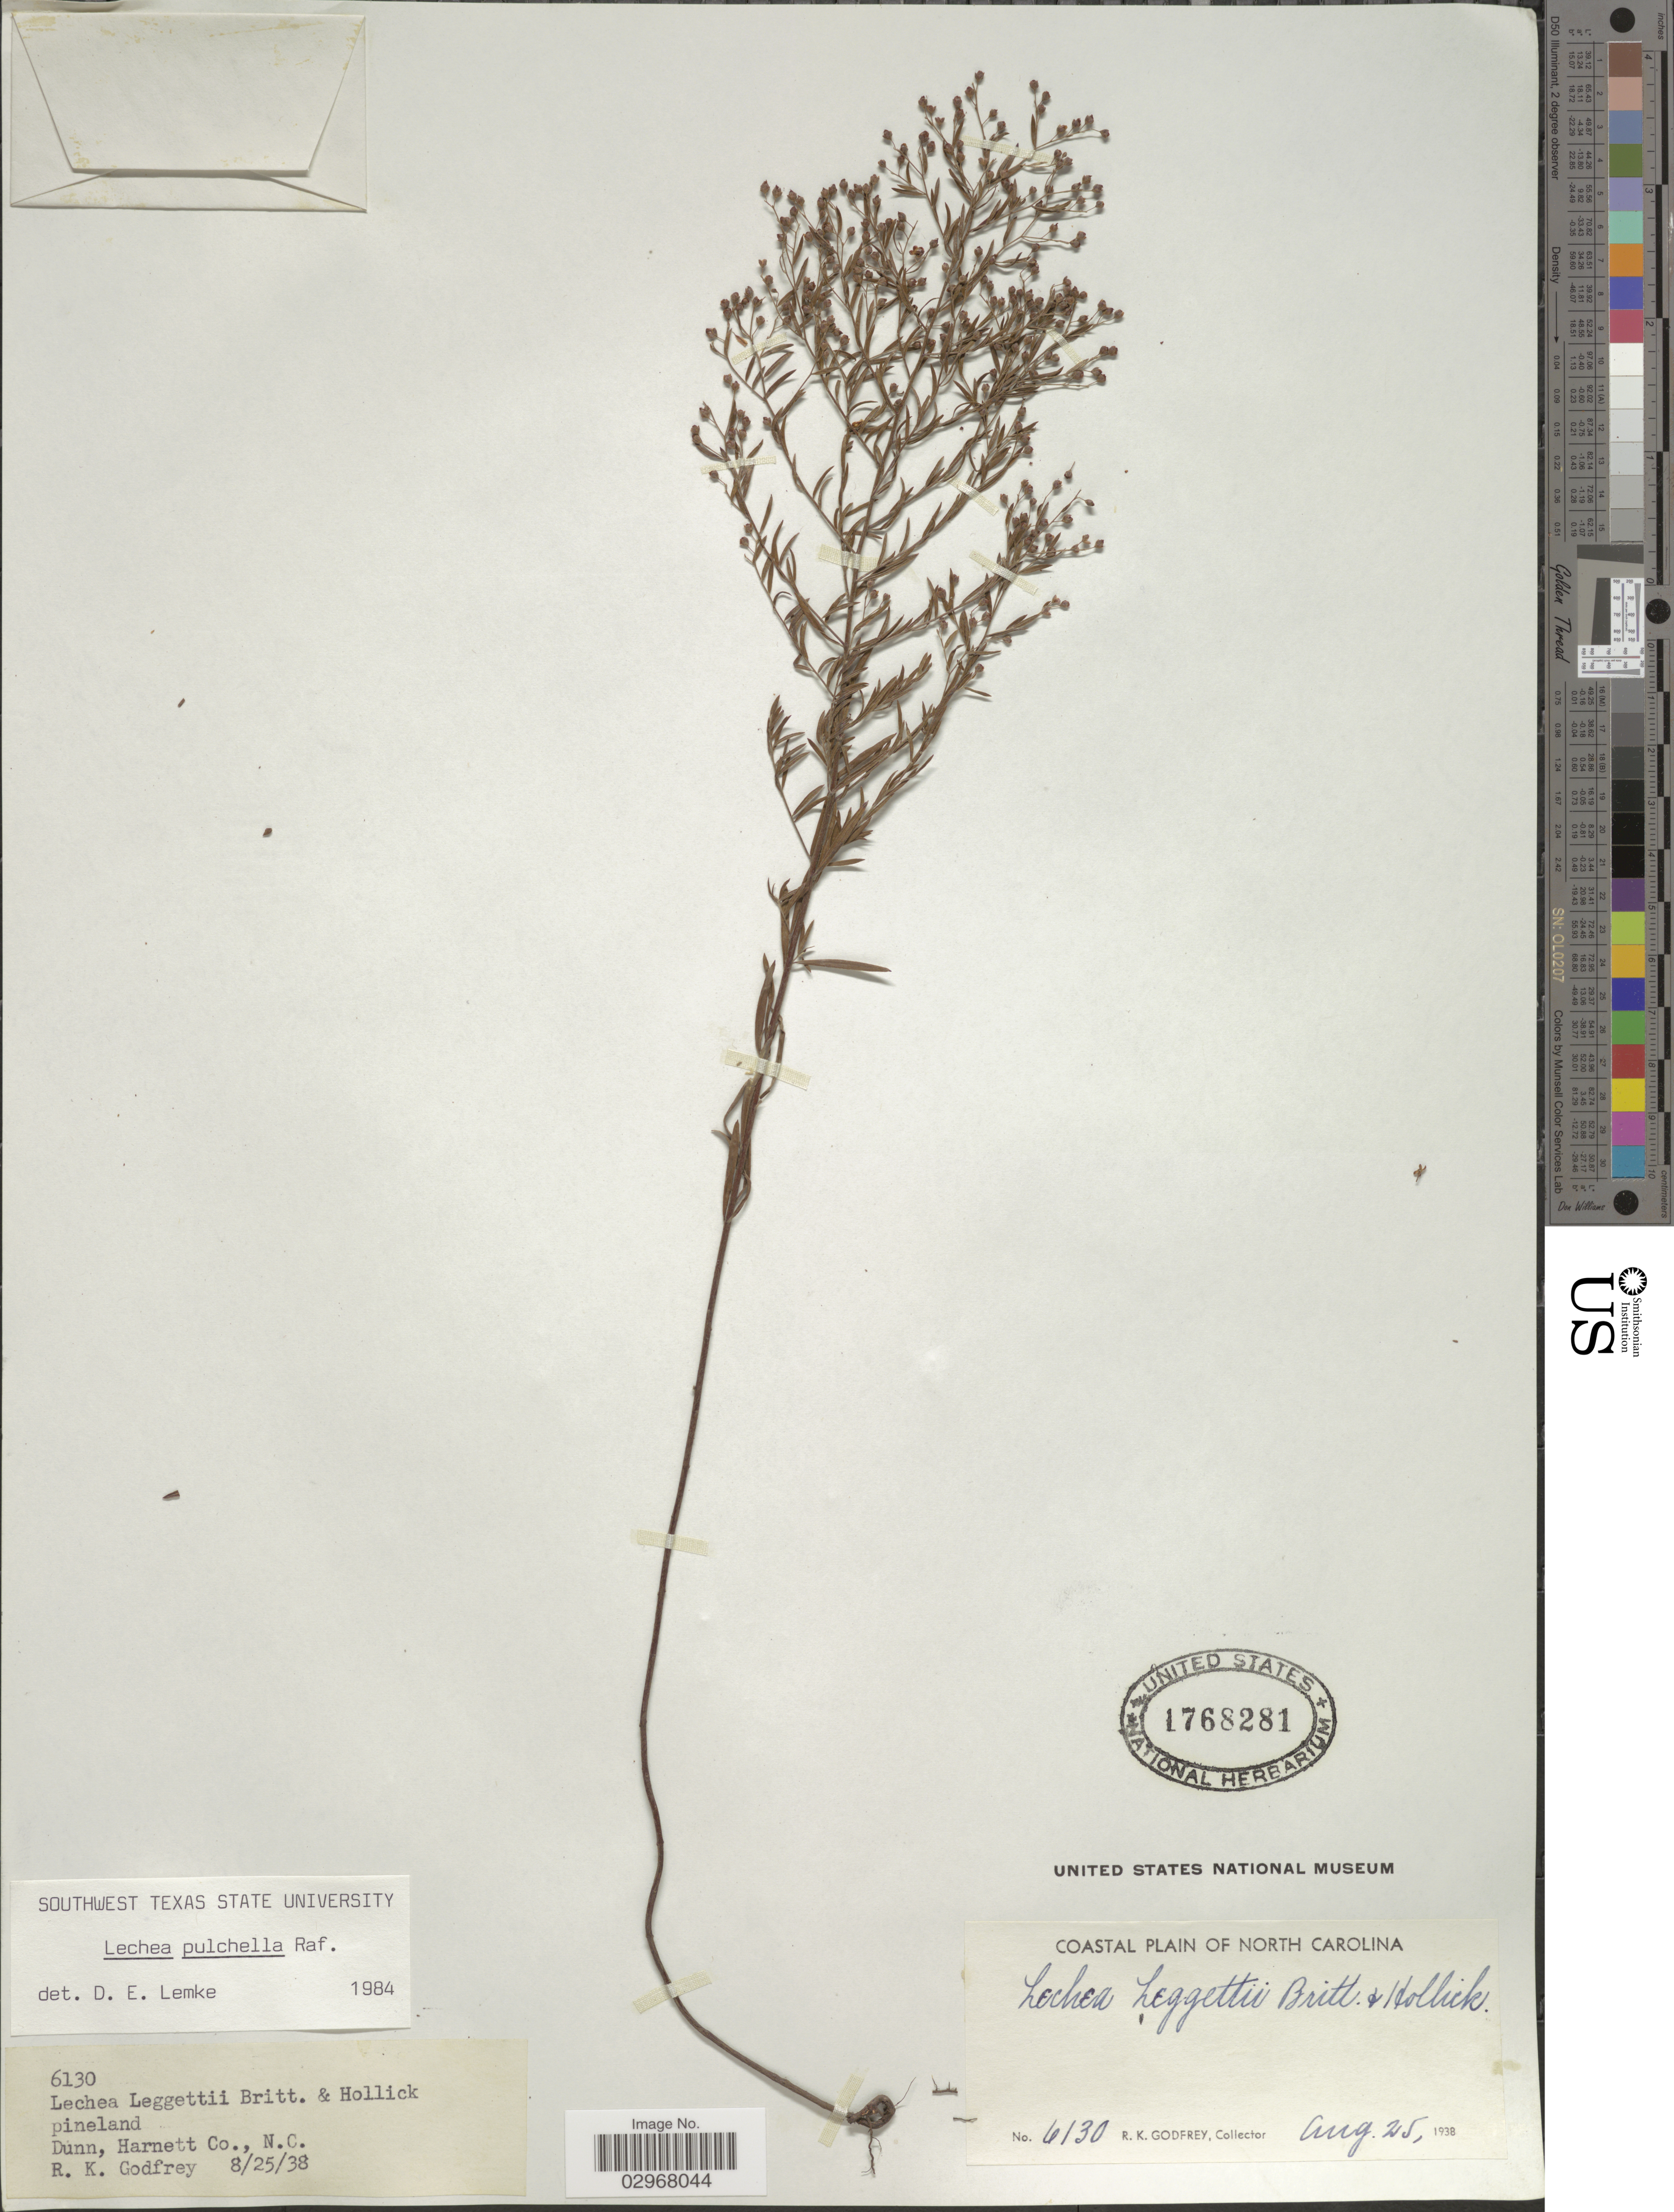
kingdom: Plantae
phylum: Tracheophyta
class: Magnoliopsida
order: Malvales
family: Cistaceae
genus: Lechea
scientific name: Lechea pulchella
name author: Raf.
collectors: R. K. Godfrey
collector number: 6130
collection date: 1938-08-25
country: United States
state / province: North Carolina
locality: Dunn, Harnett Co. Coastal Plain of North Carolina.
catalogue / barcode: US 1768281